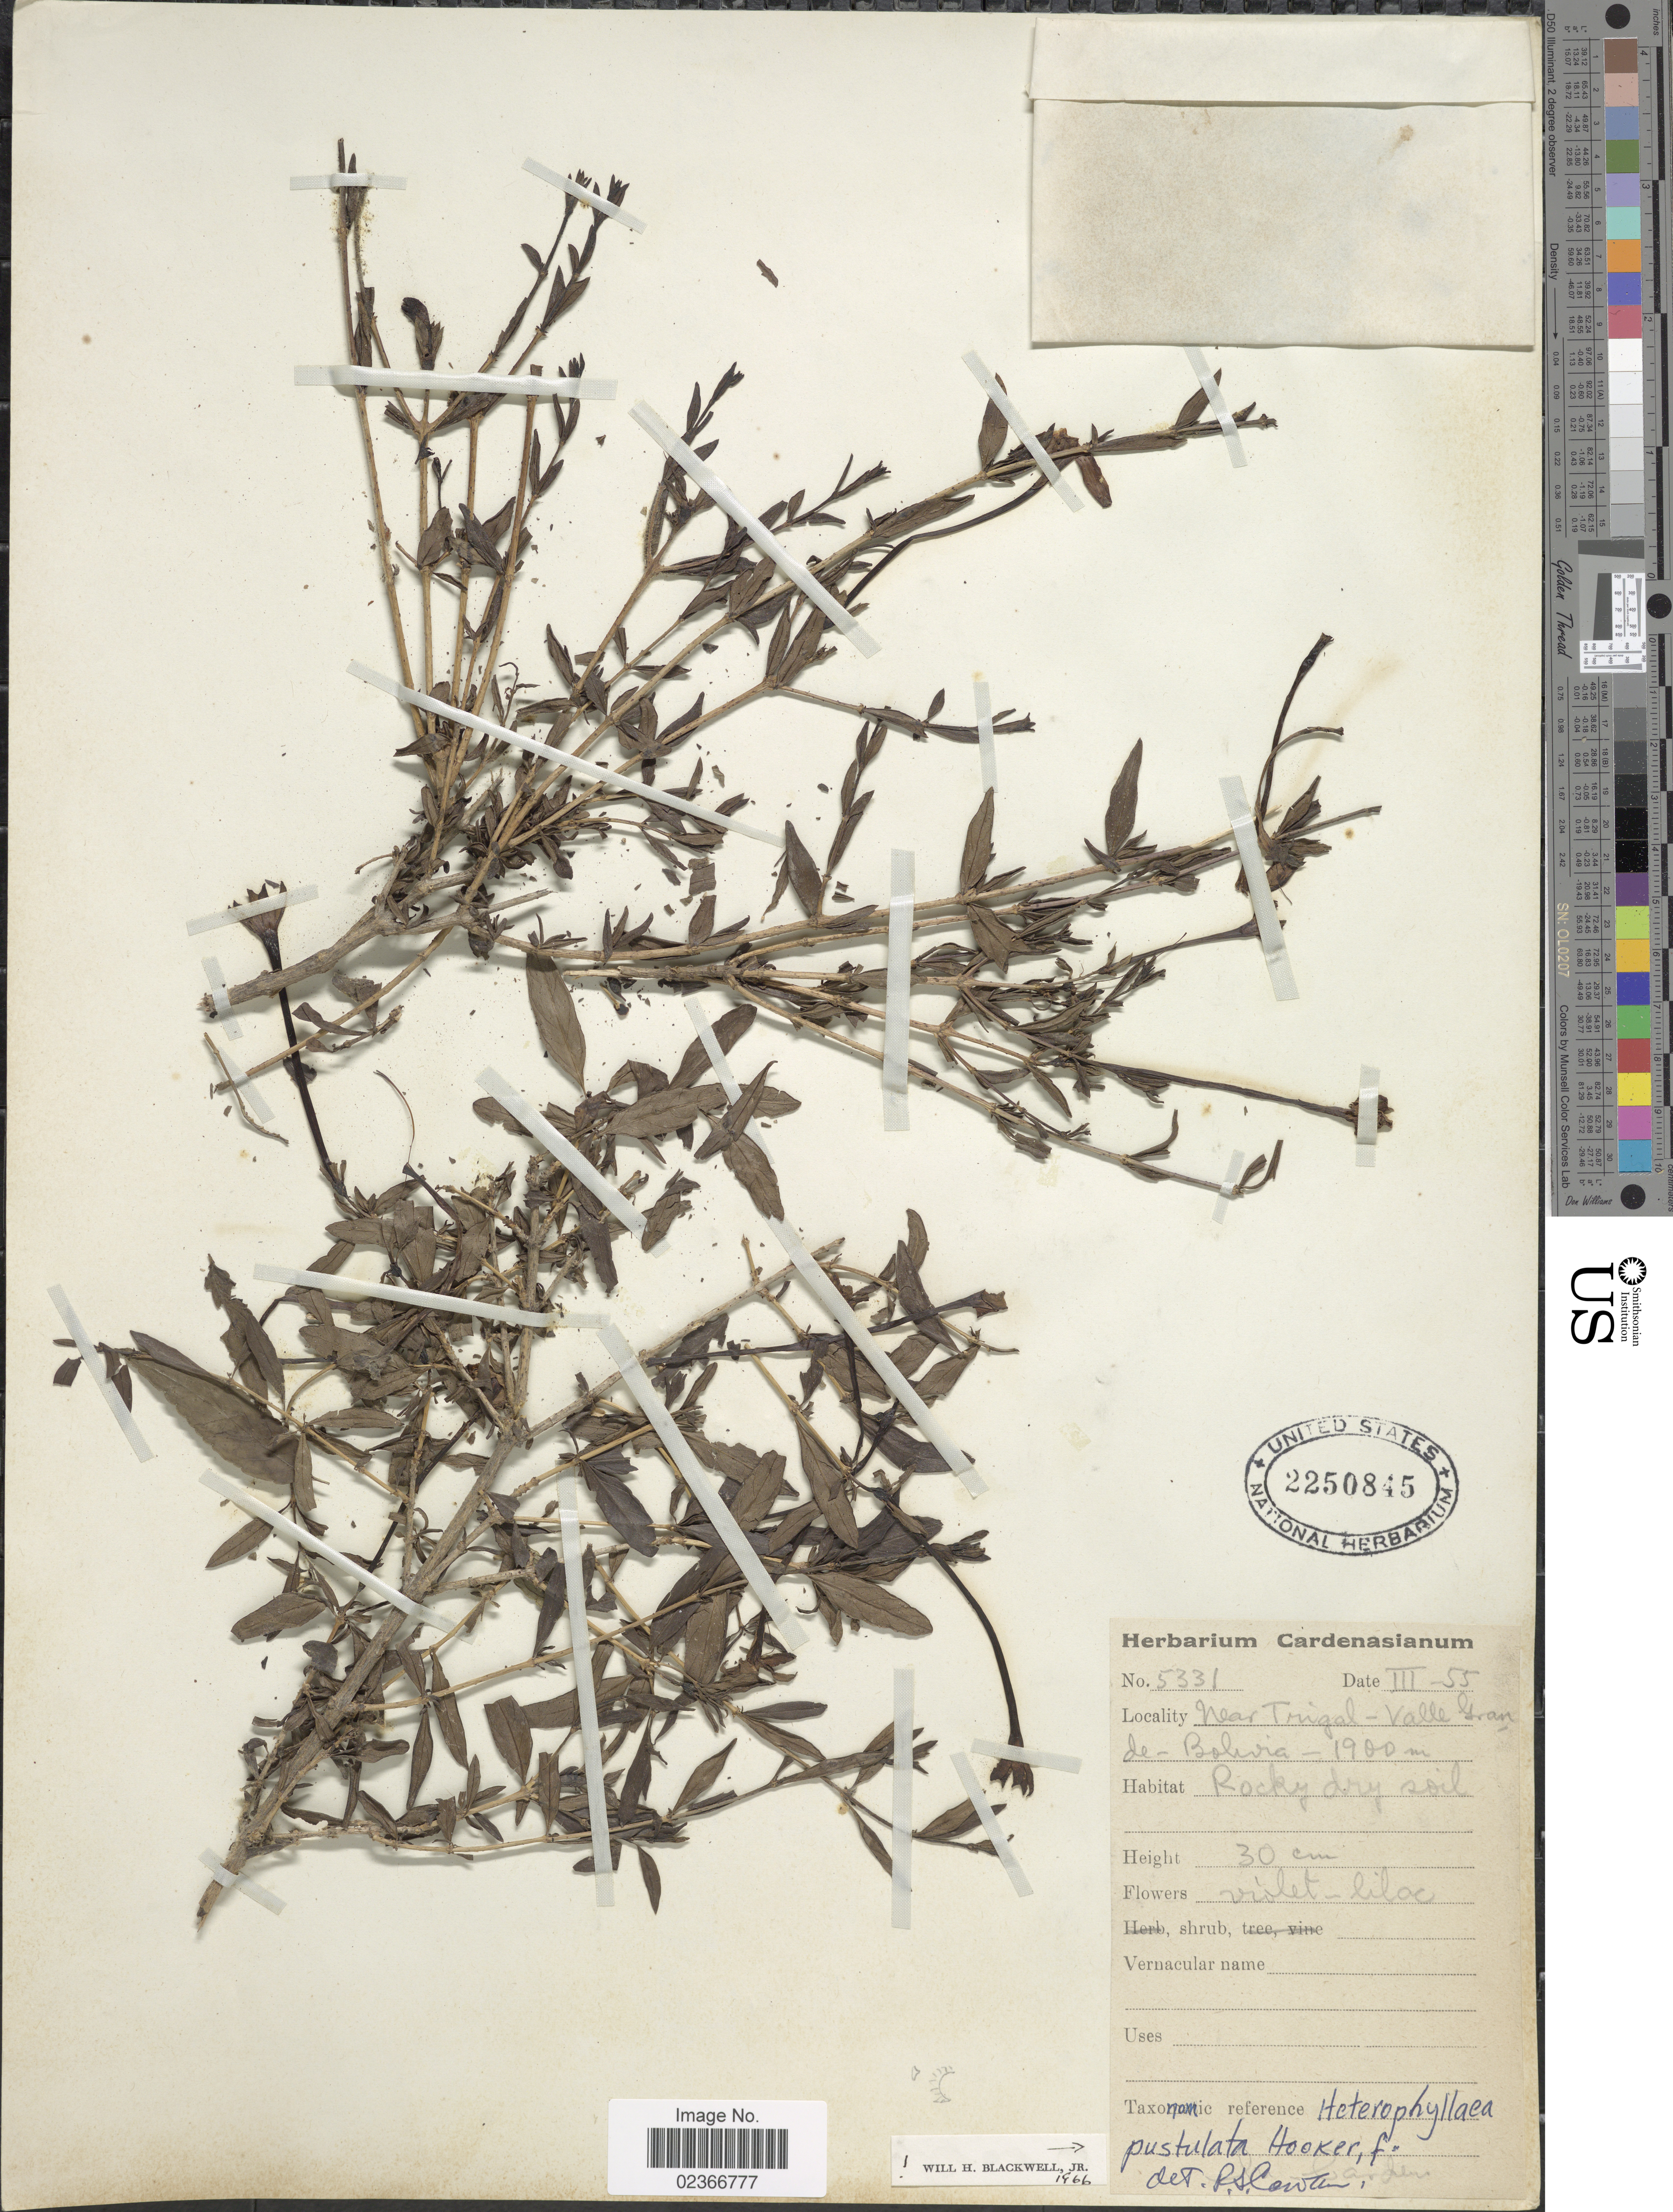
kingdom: Plantae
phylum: Tracheophyta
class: Magnoliopsida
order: Gentianales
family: Rubiaceae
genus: Heterophyllaea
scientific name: Heterophyllaea pustulata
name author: Hook. f.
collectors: M. Cárdenas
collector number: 5331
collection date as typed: Transcribed d/m/y: /3/55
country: Bolivia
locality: Near Trigal - Valle Grande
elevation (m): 1900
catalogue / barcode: US 2250845